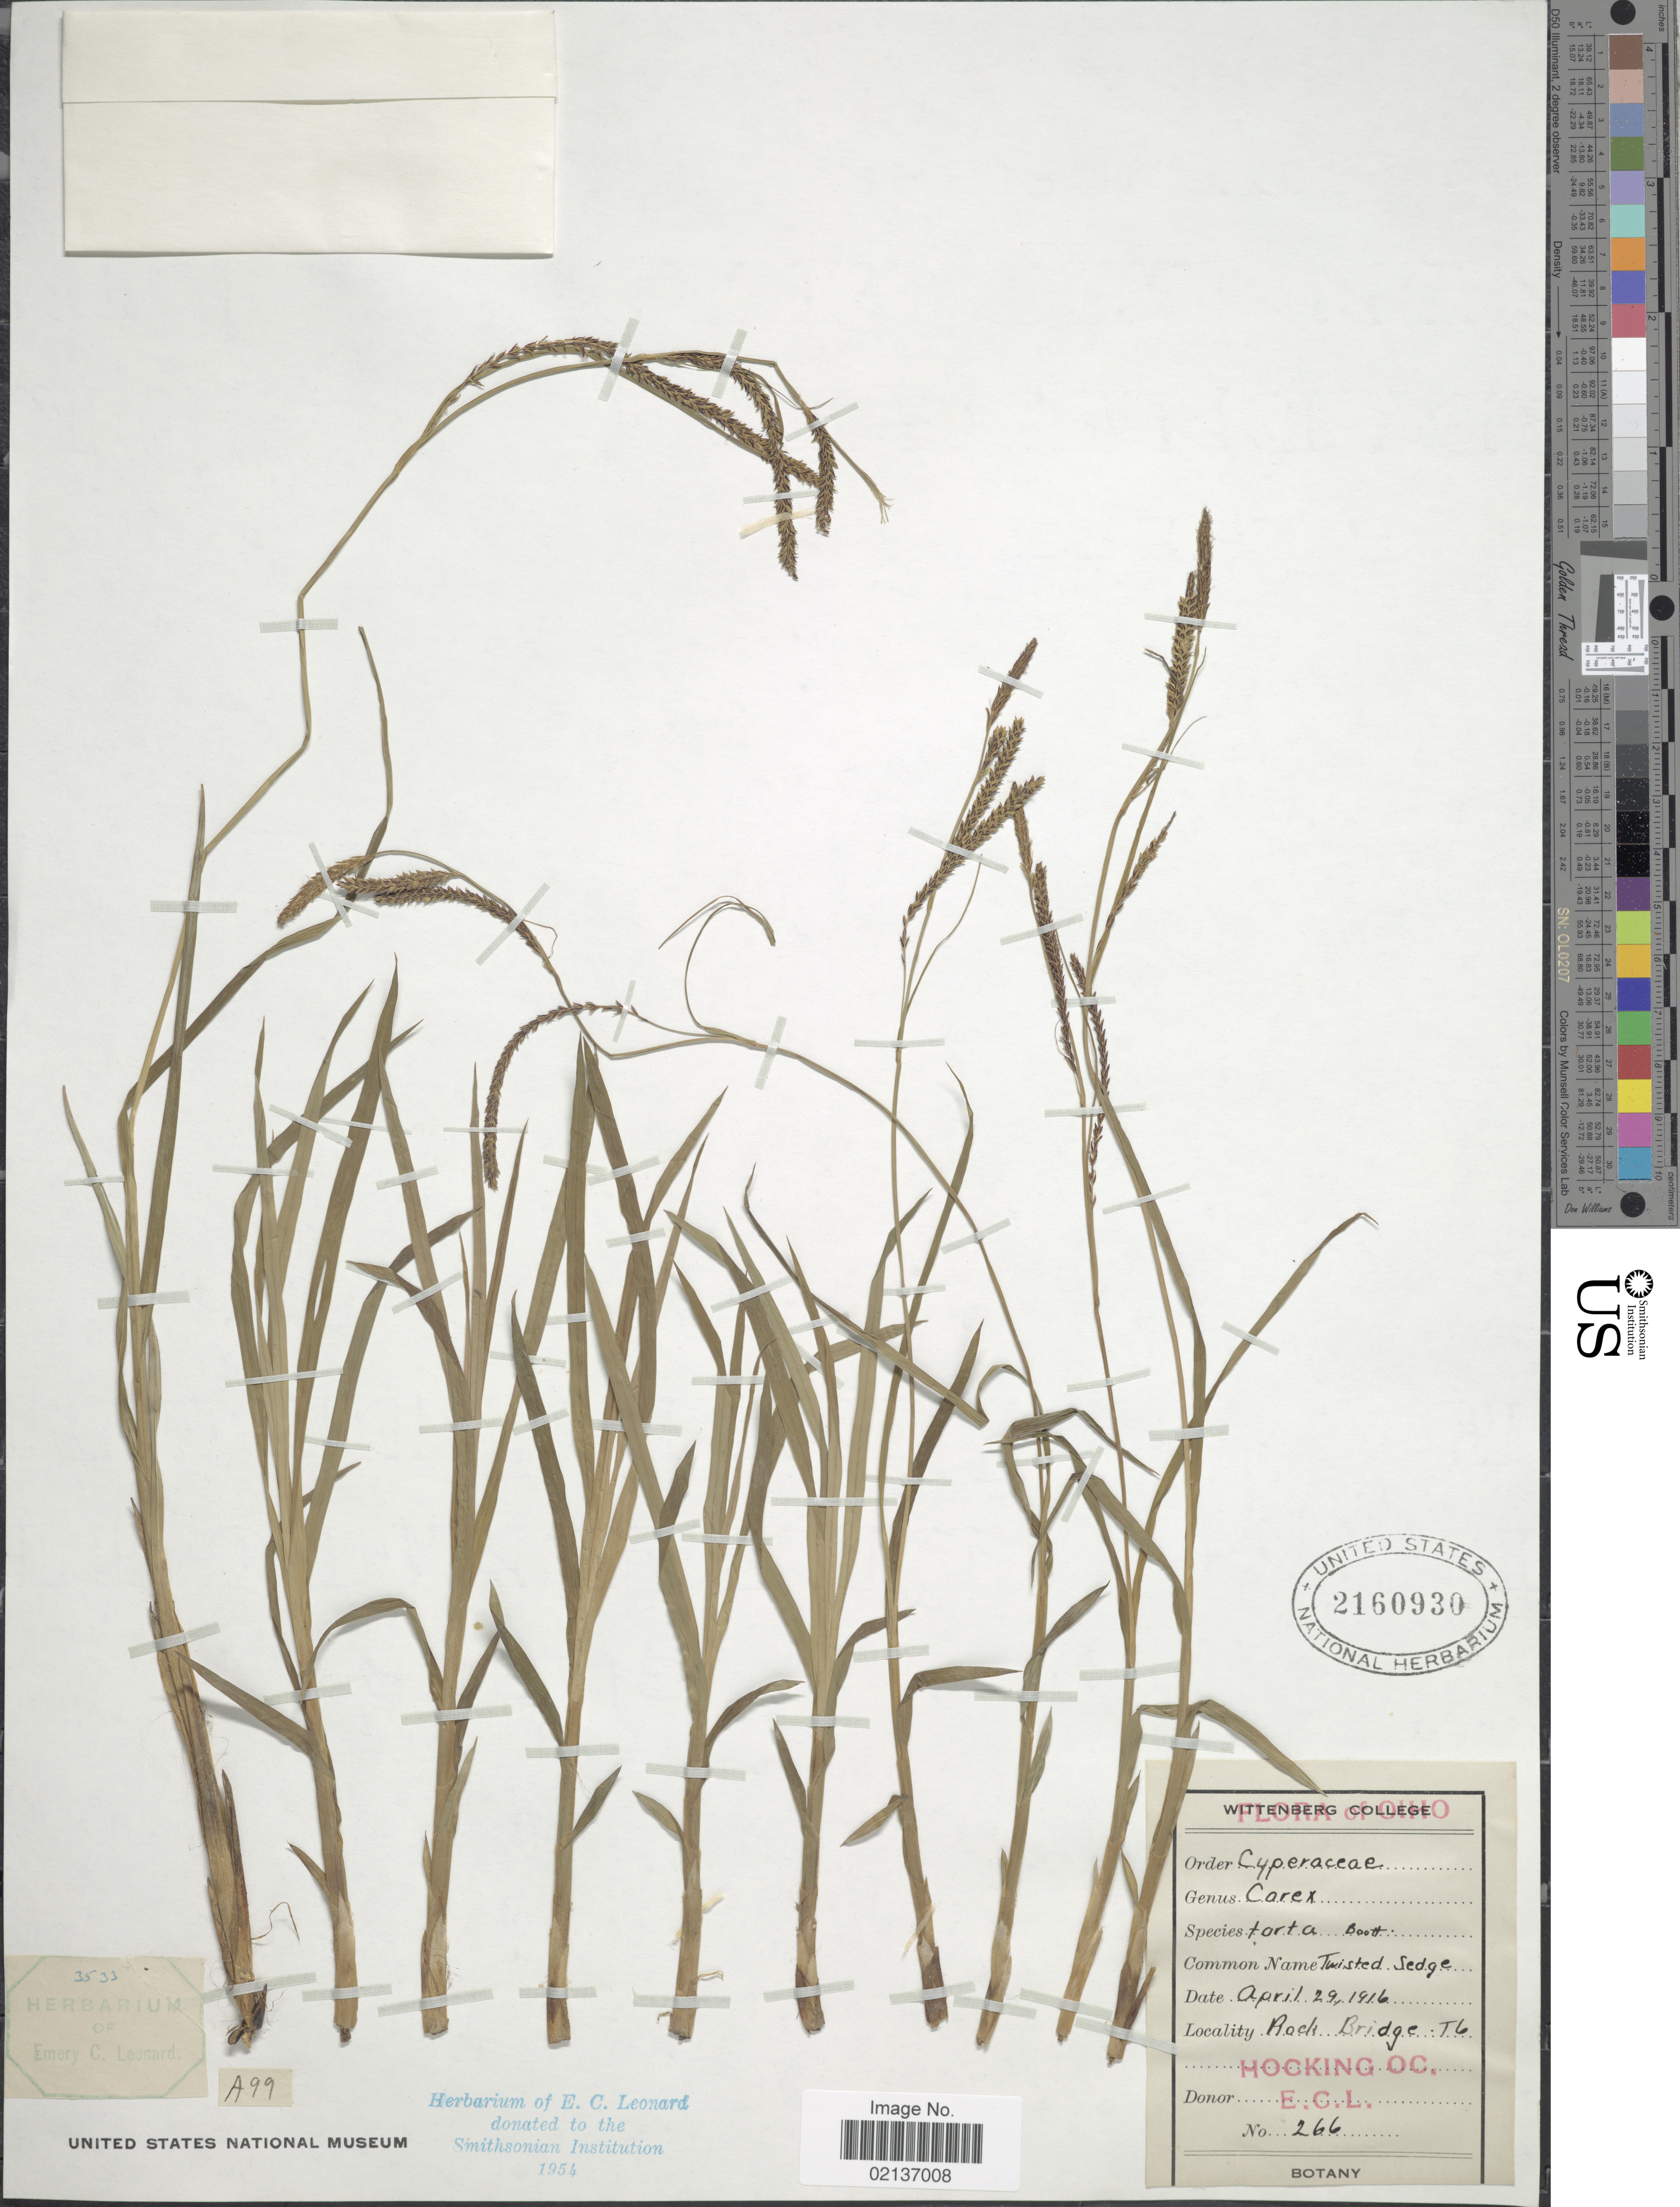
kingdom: Plantae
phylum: Tracheophyta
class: Liliopsida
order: Poales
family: Cyperaceae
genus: Carex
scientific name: Carex torta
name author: Boott ex Tuck.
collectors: E. C. Leonard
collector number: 266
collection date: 1916-04-29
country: United States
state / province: Ohio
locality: Rock Bridge, Hocking Oc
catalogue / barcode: US 2160930